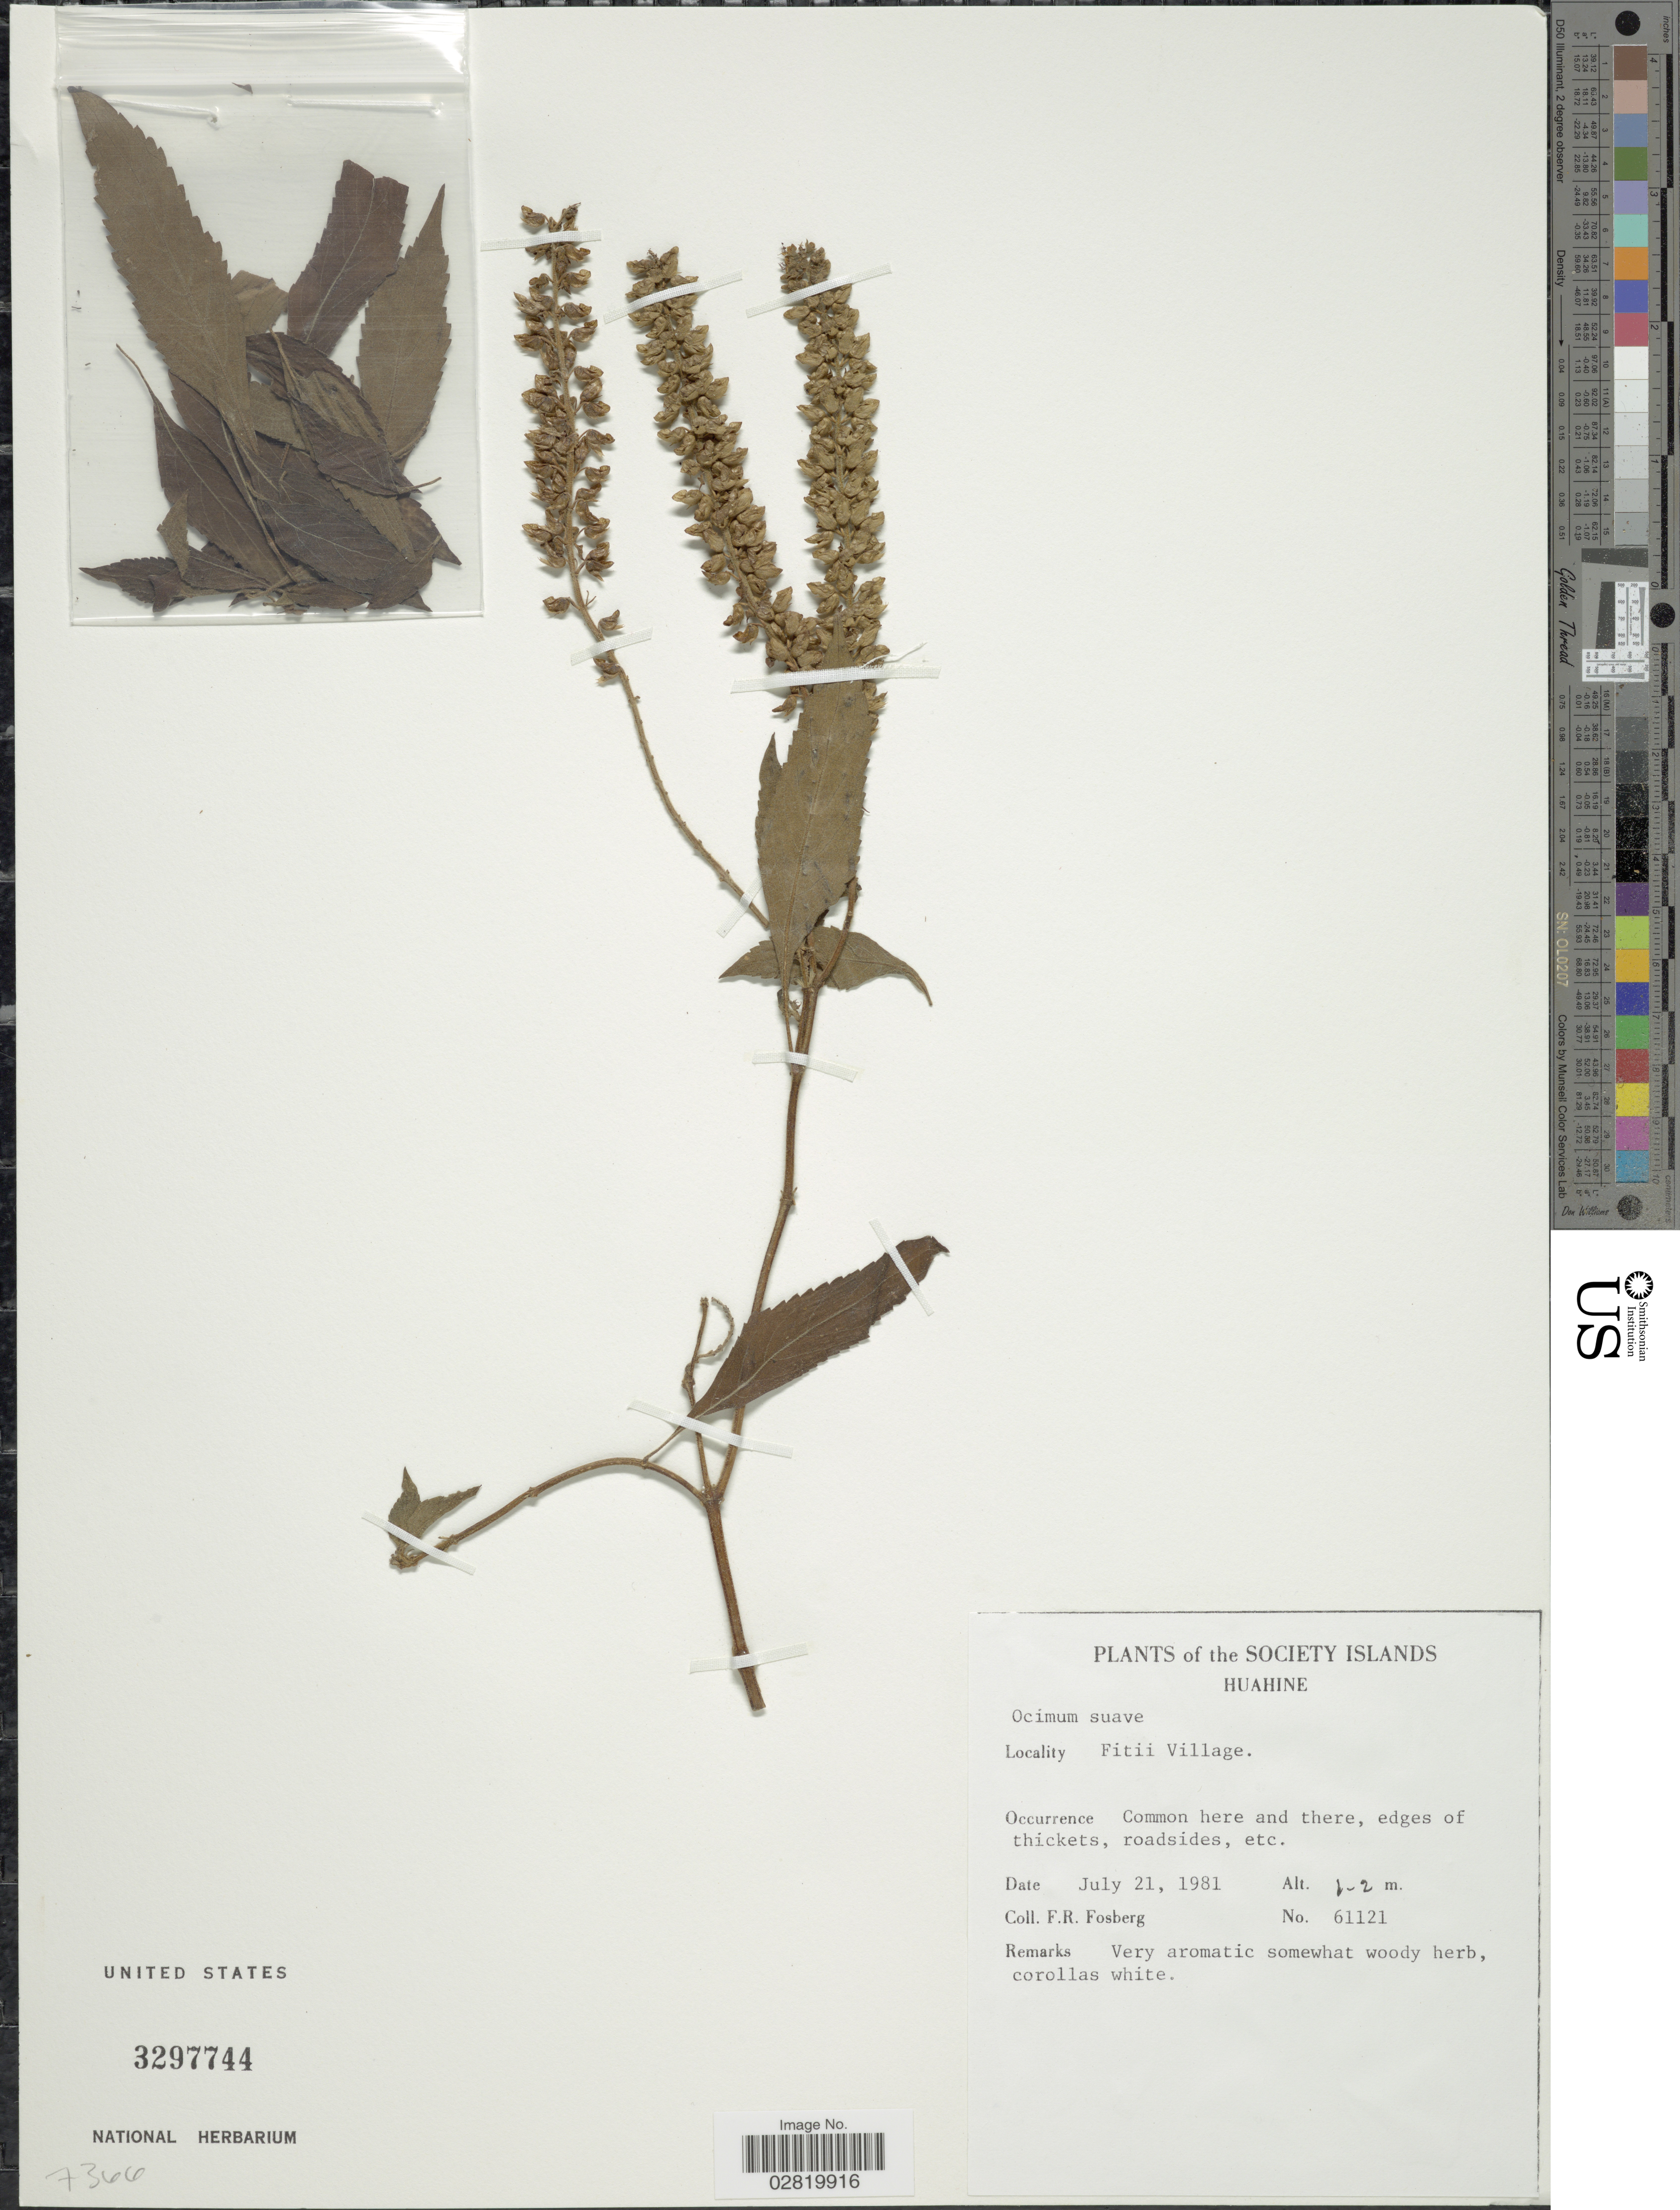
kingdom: Plantae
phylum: Tracheophyta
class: Magnoliopsida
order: Lamiales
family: Lamiaceae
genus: Ocimum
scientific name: Ocimum suave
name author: Willd.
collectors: F. R. Fosberg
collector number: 61121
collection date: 1981-07-21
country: French Polynesia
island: Huahine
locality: The Society Islands, Huahine, Fitii Village.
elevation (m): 1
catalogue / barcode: US 3297744